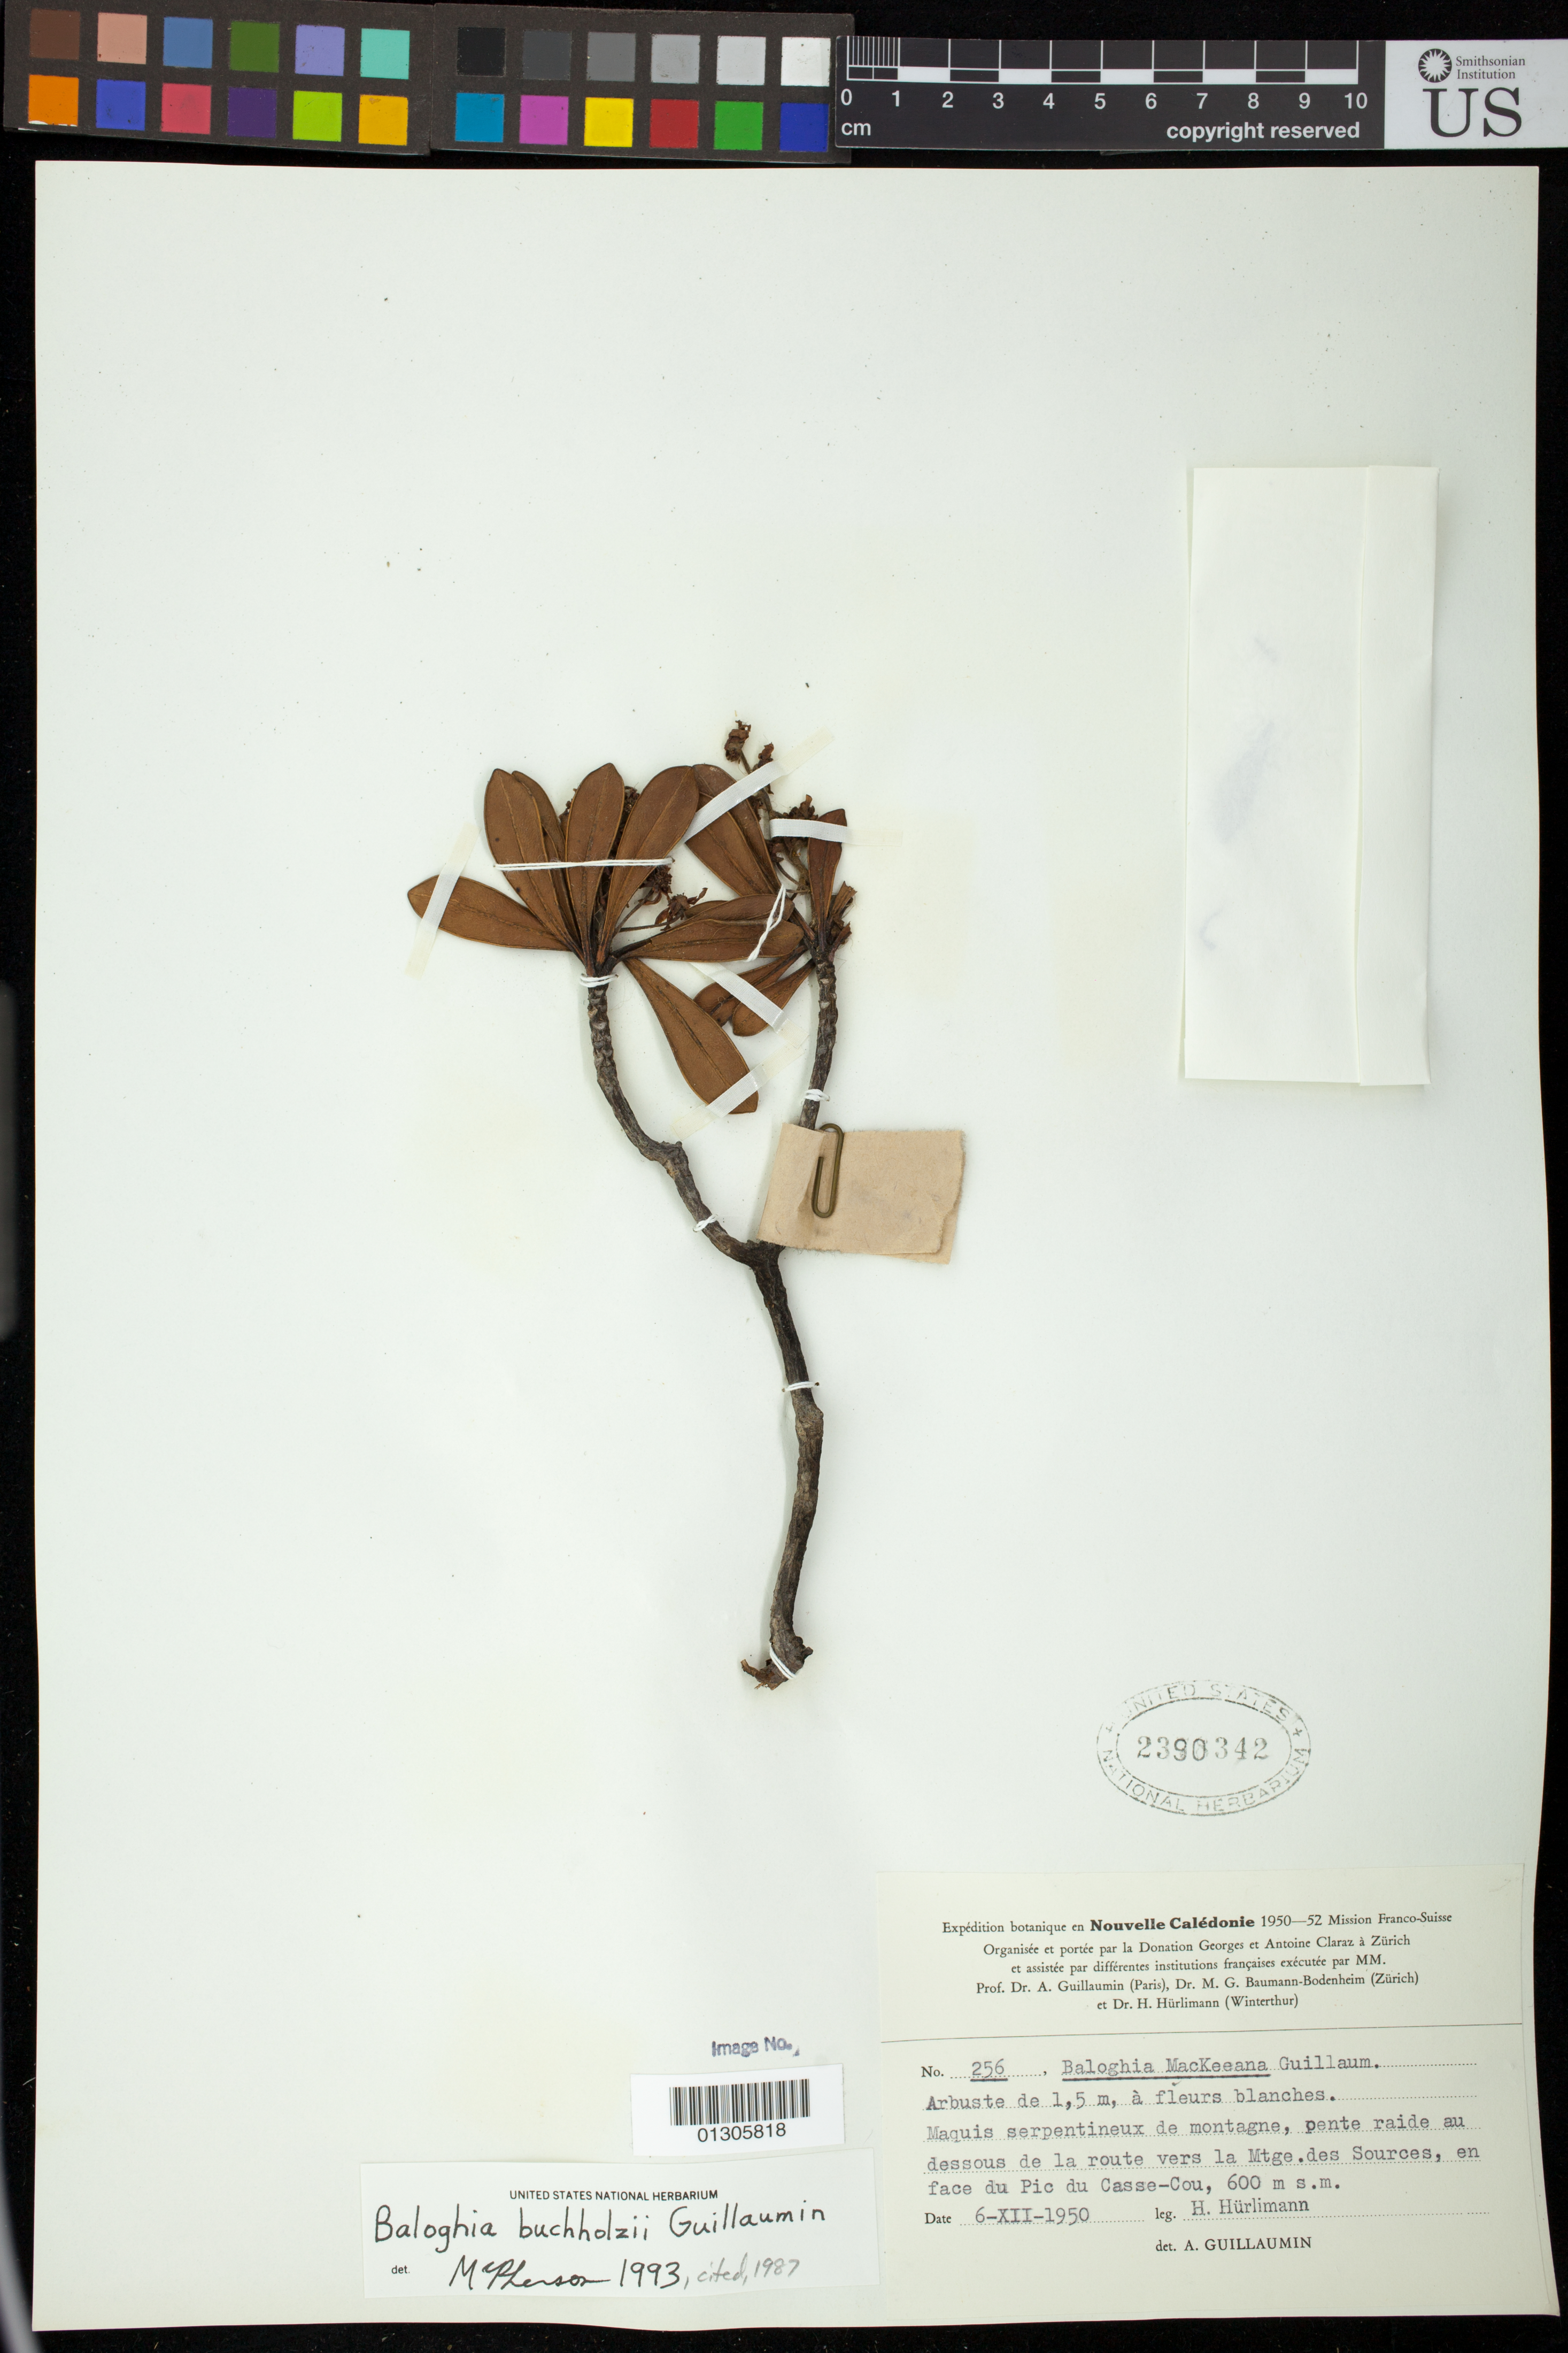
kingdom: Plantae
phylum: Tracheophyta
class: Magnoliopsida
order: Malpighiales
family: Euphorbiaceae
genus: Baloghia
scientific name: Baloghia montana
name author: (Müll. Arg.) Pax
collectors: H. Hurlimann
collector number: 256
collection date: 1950-06-12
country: New Caledonia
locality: Maquis serpentine de montagne, pente raide au-dessous de la route vers la Mtge. des Sources, en face du Pic du Casse-Cou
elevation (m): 600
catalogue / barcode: US 2390342